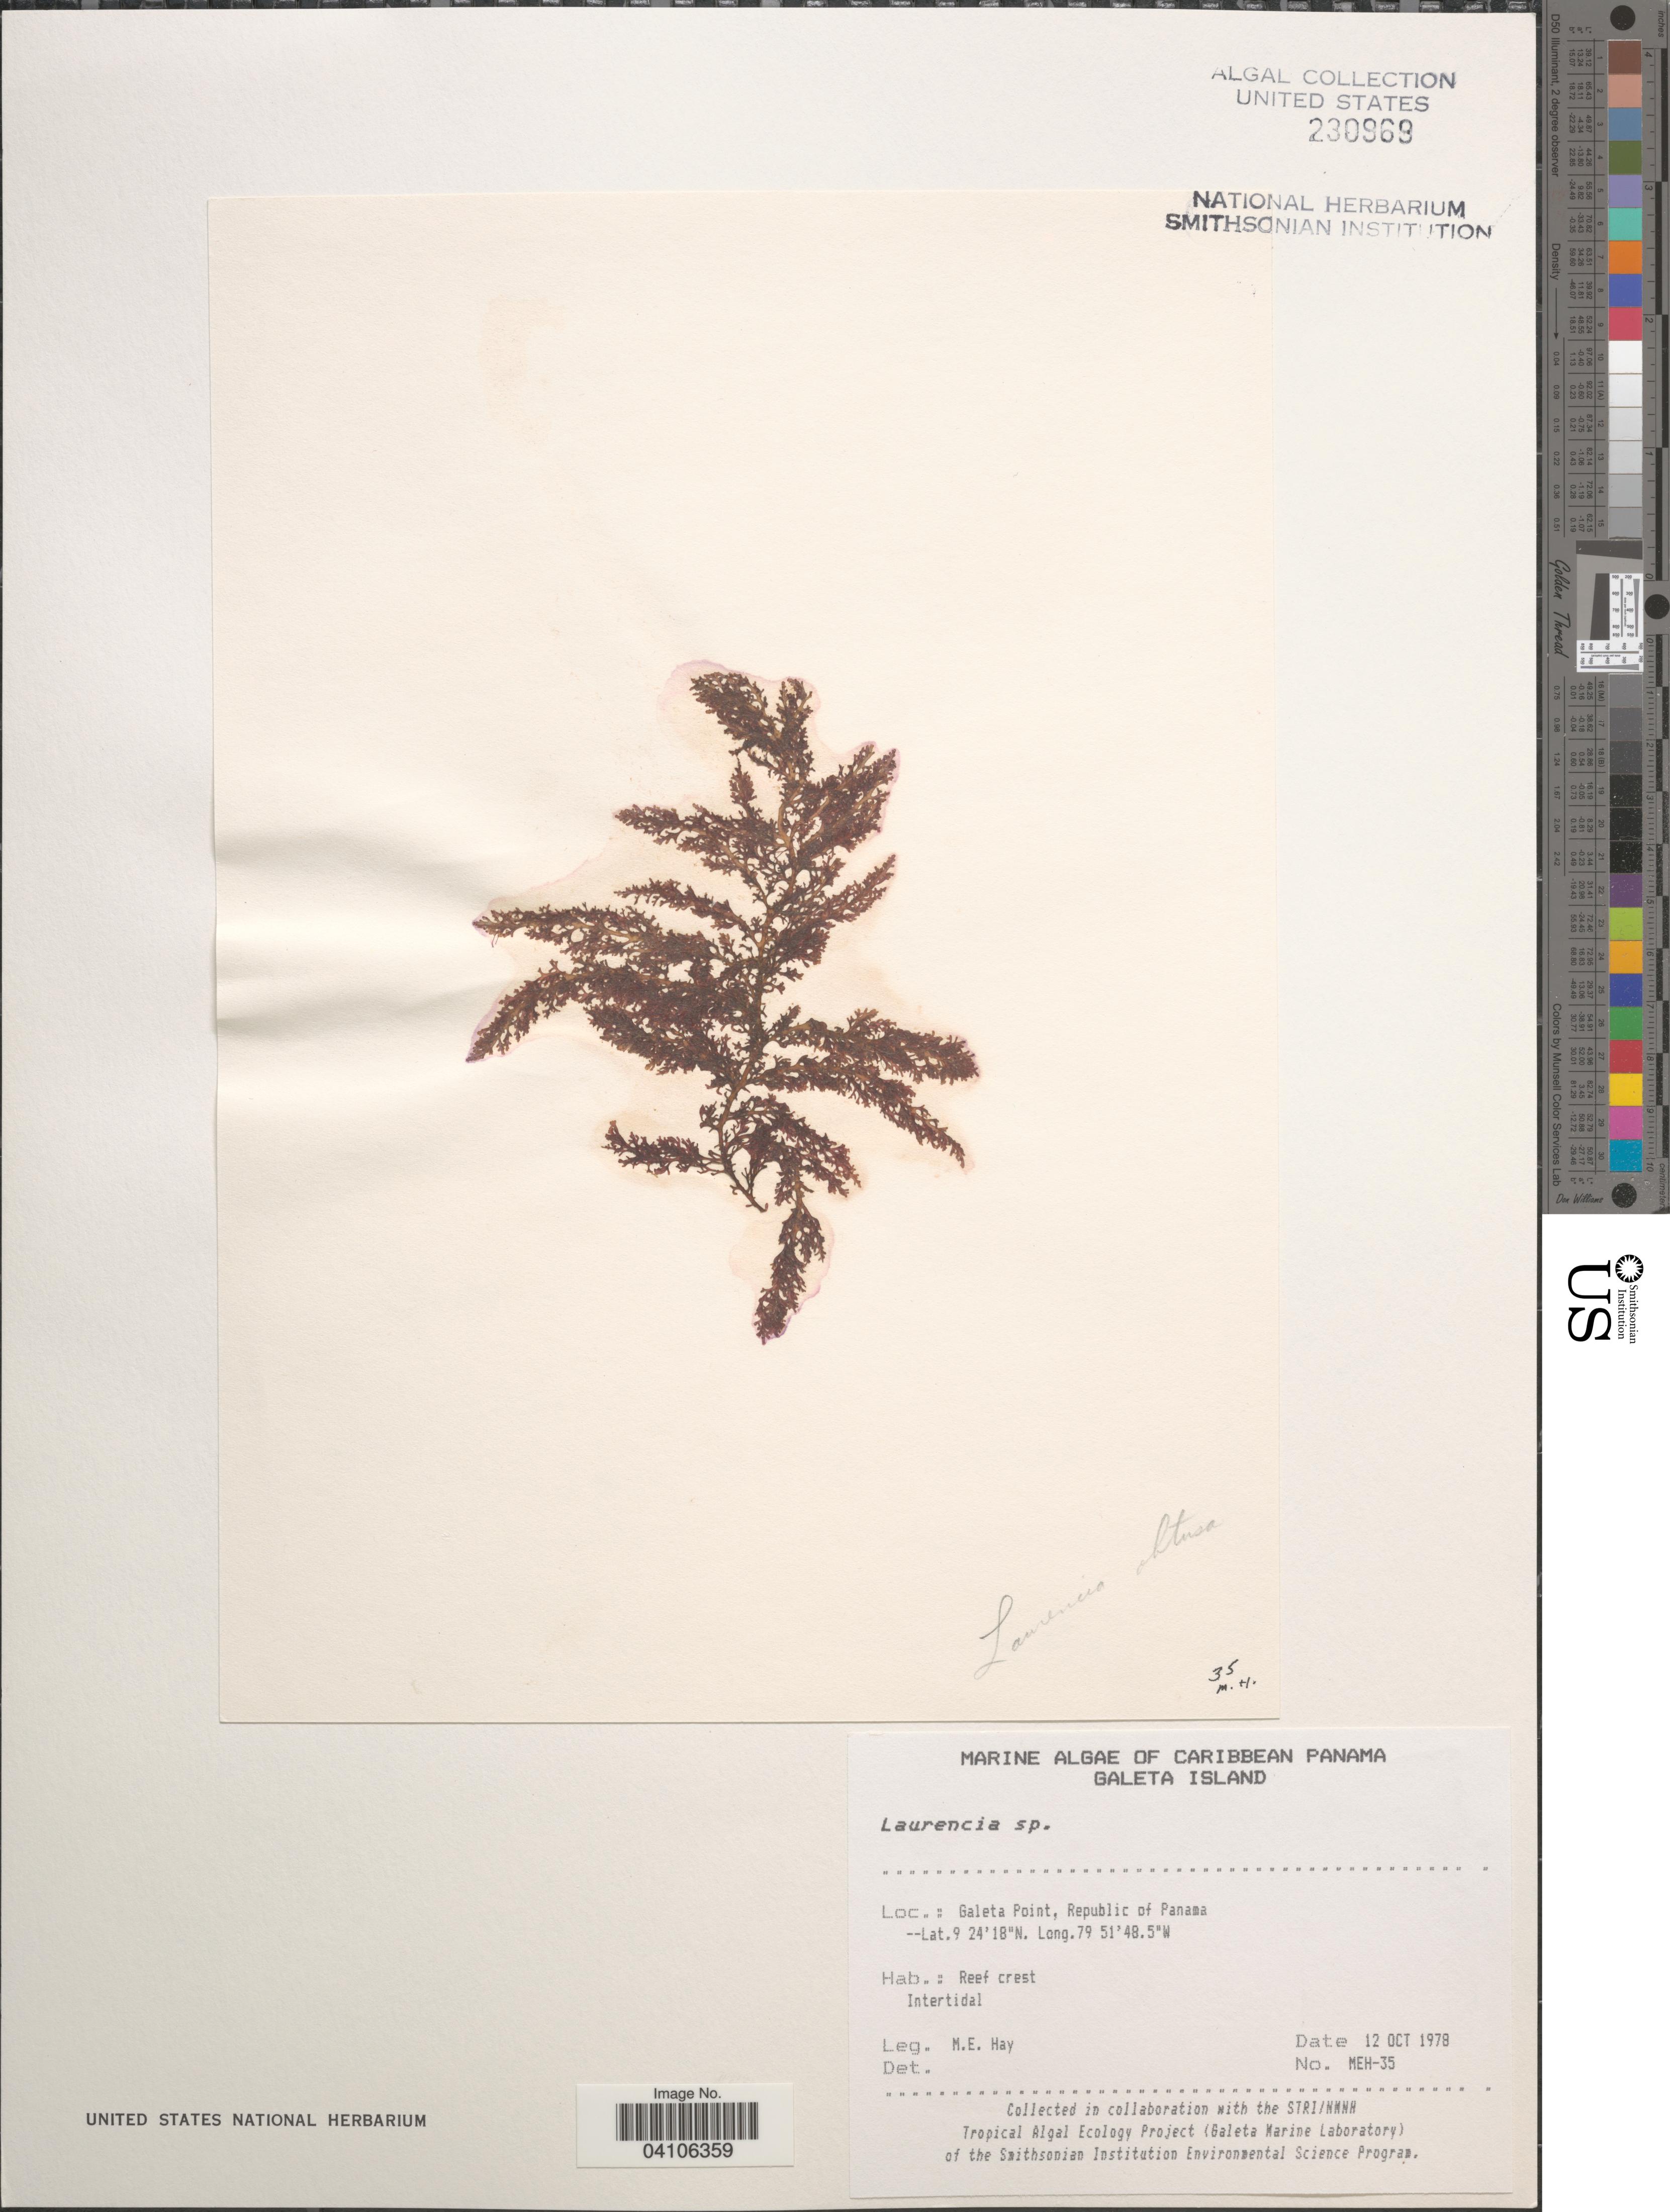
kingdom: Plantae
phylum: Rhodophyta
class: Florideophyceae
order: Ceramiales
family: Rhodomelaceae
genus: Laurencia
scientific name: Laurencia sp.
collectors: M. E. Hay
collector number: MEH-35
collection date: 1978-10-12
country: Panama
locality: Caribbean Panama. Galeta Island. Galeta Point, Republic of Panama.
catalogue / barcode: US 230969